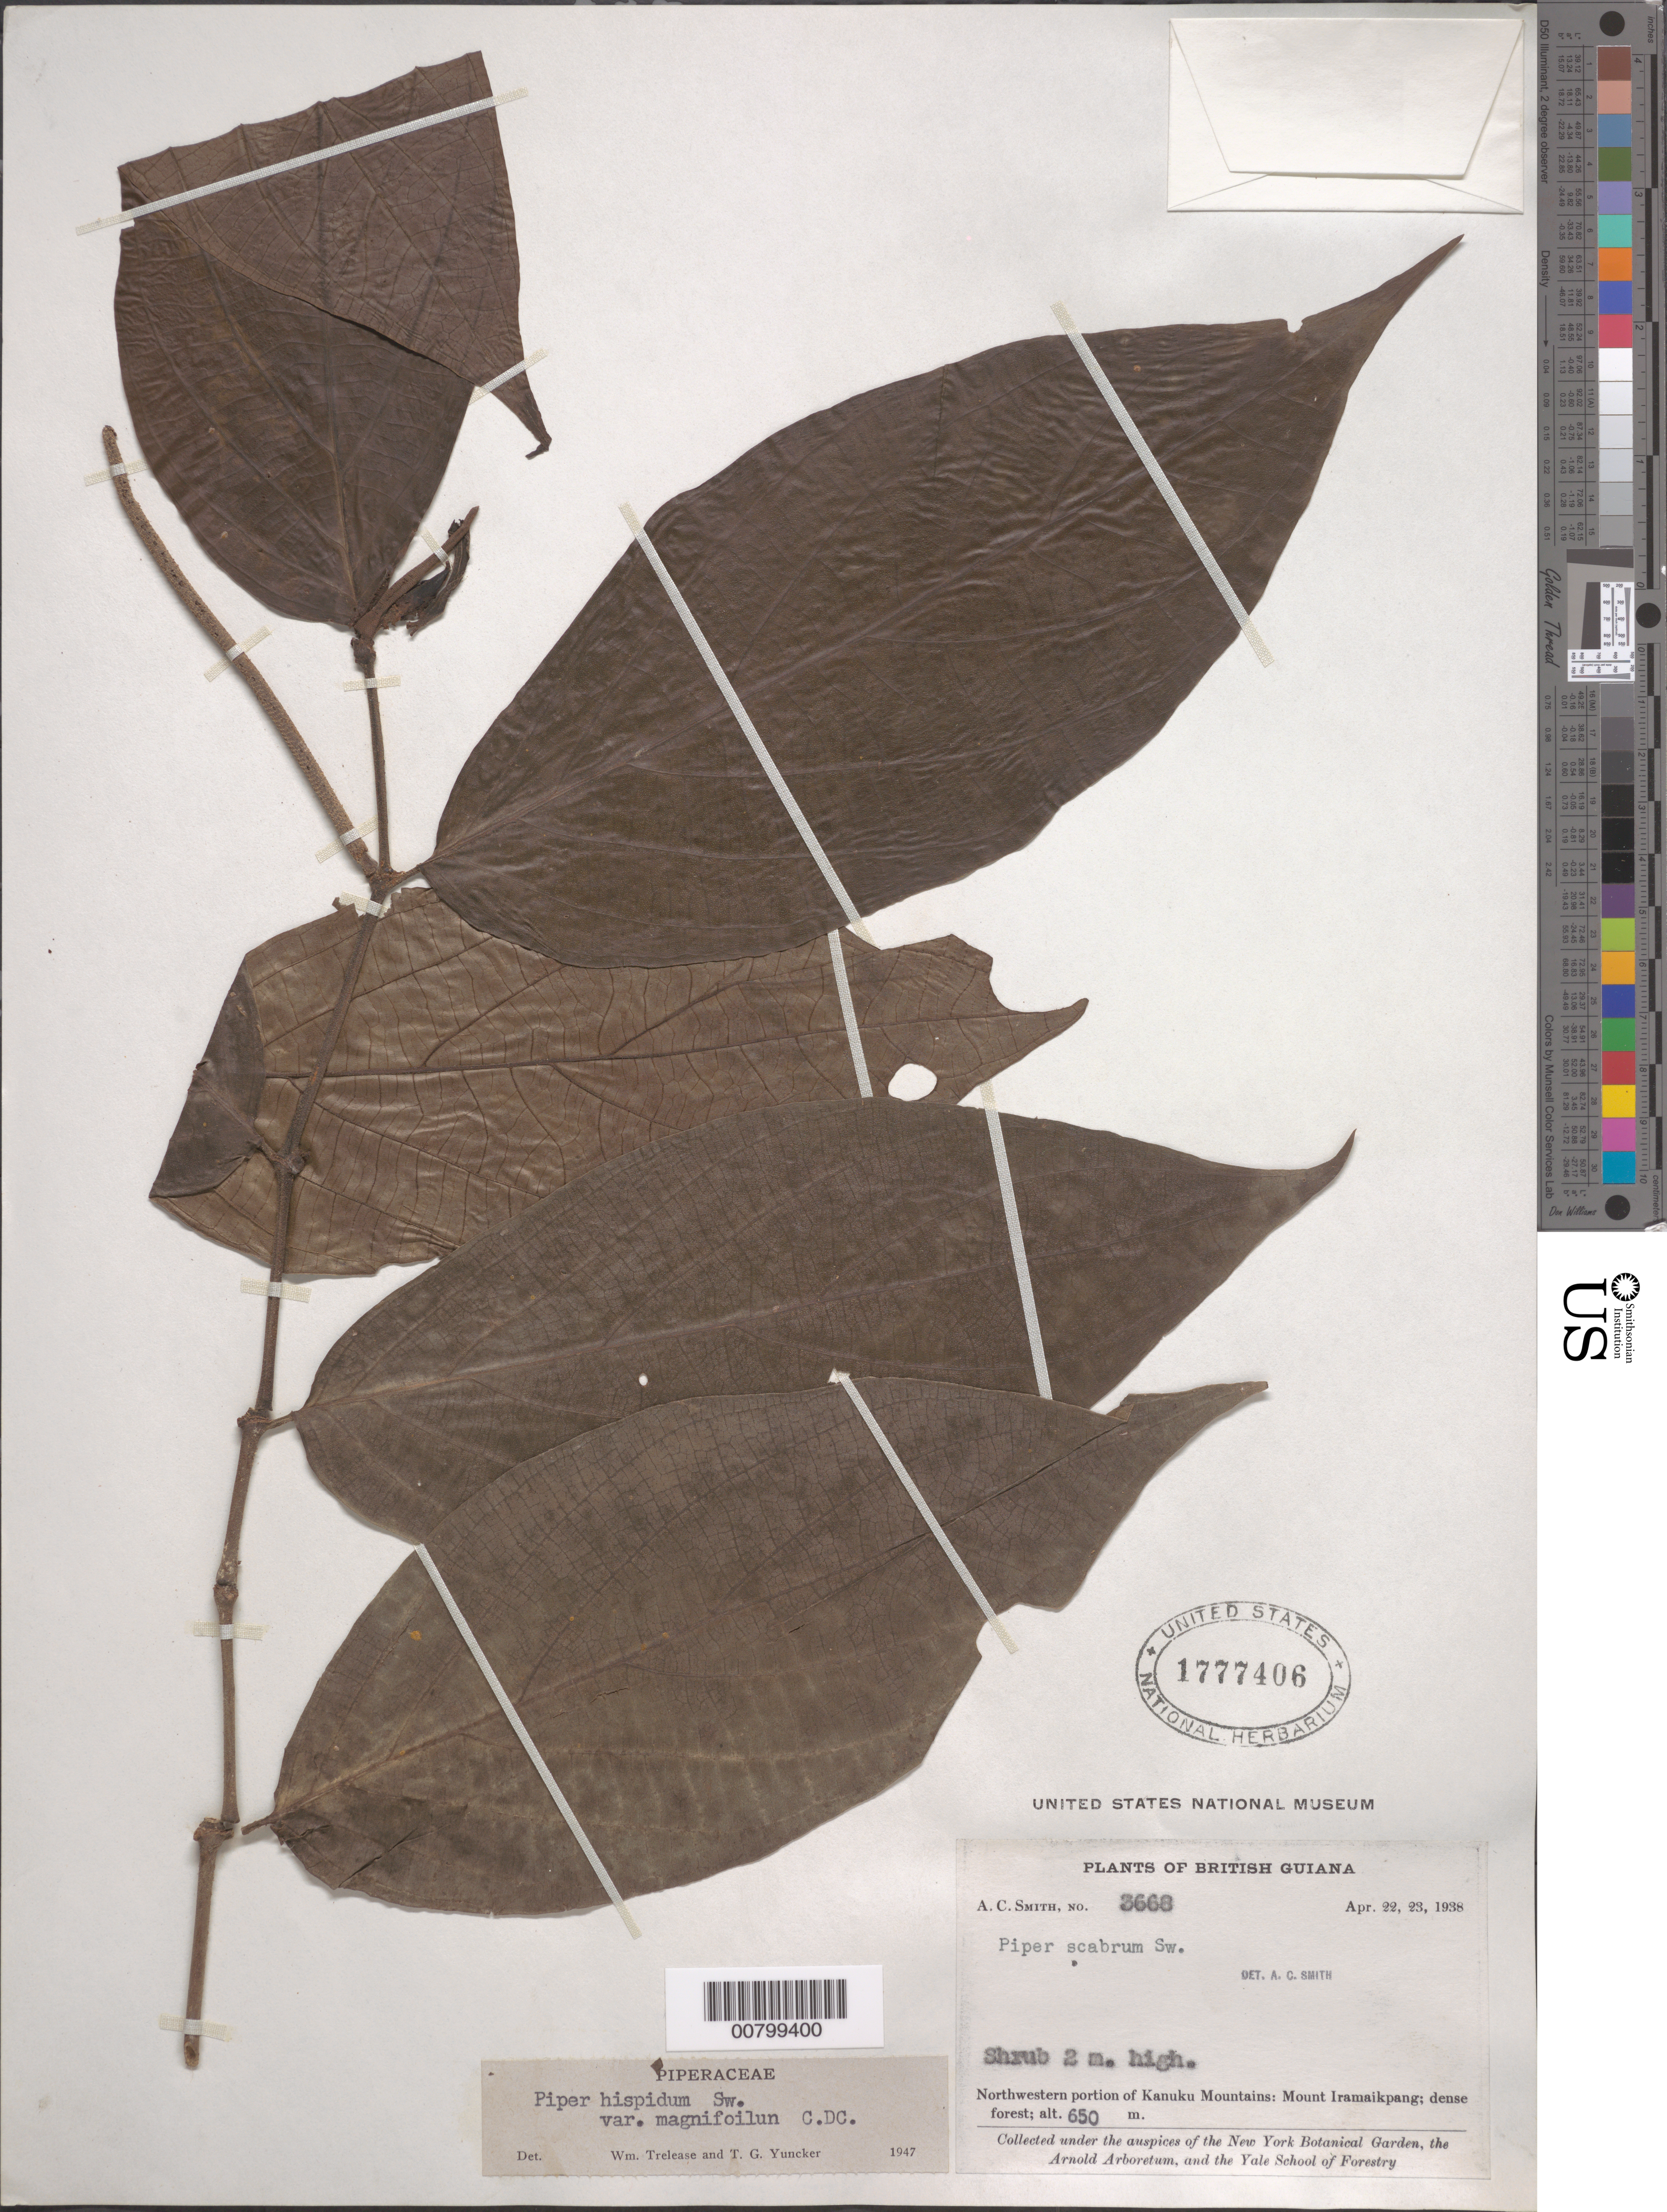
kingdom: Plantae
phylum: Tracheophyta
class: Magnoliopsida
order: Piperales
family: Piperaceae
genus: Piper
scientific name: Piper hispidum var. magnifolium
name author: C. DC.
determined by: Trelease, W.; Yuncker, T. G.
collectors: A. C. Smith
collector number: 3668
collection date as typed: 22-Apr-38 to 23-Apr-38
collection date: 1938-04-22/1938-04-23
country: Guyana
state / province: U. Takutu-U. Essequibo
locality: Kanuku Mts., NW portion; Mount Iramaikpang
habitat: Dense forest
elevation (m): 650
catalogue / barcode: US 1777406